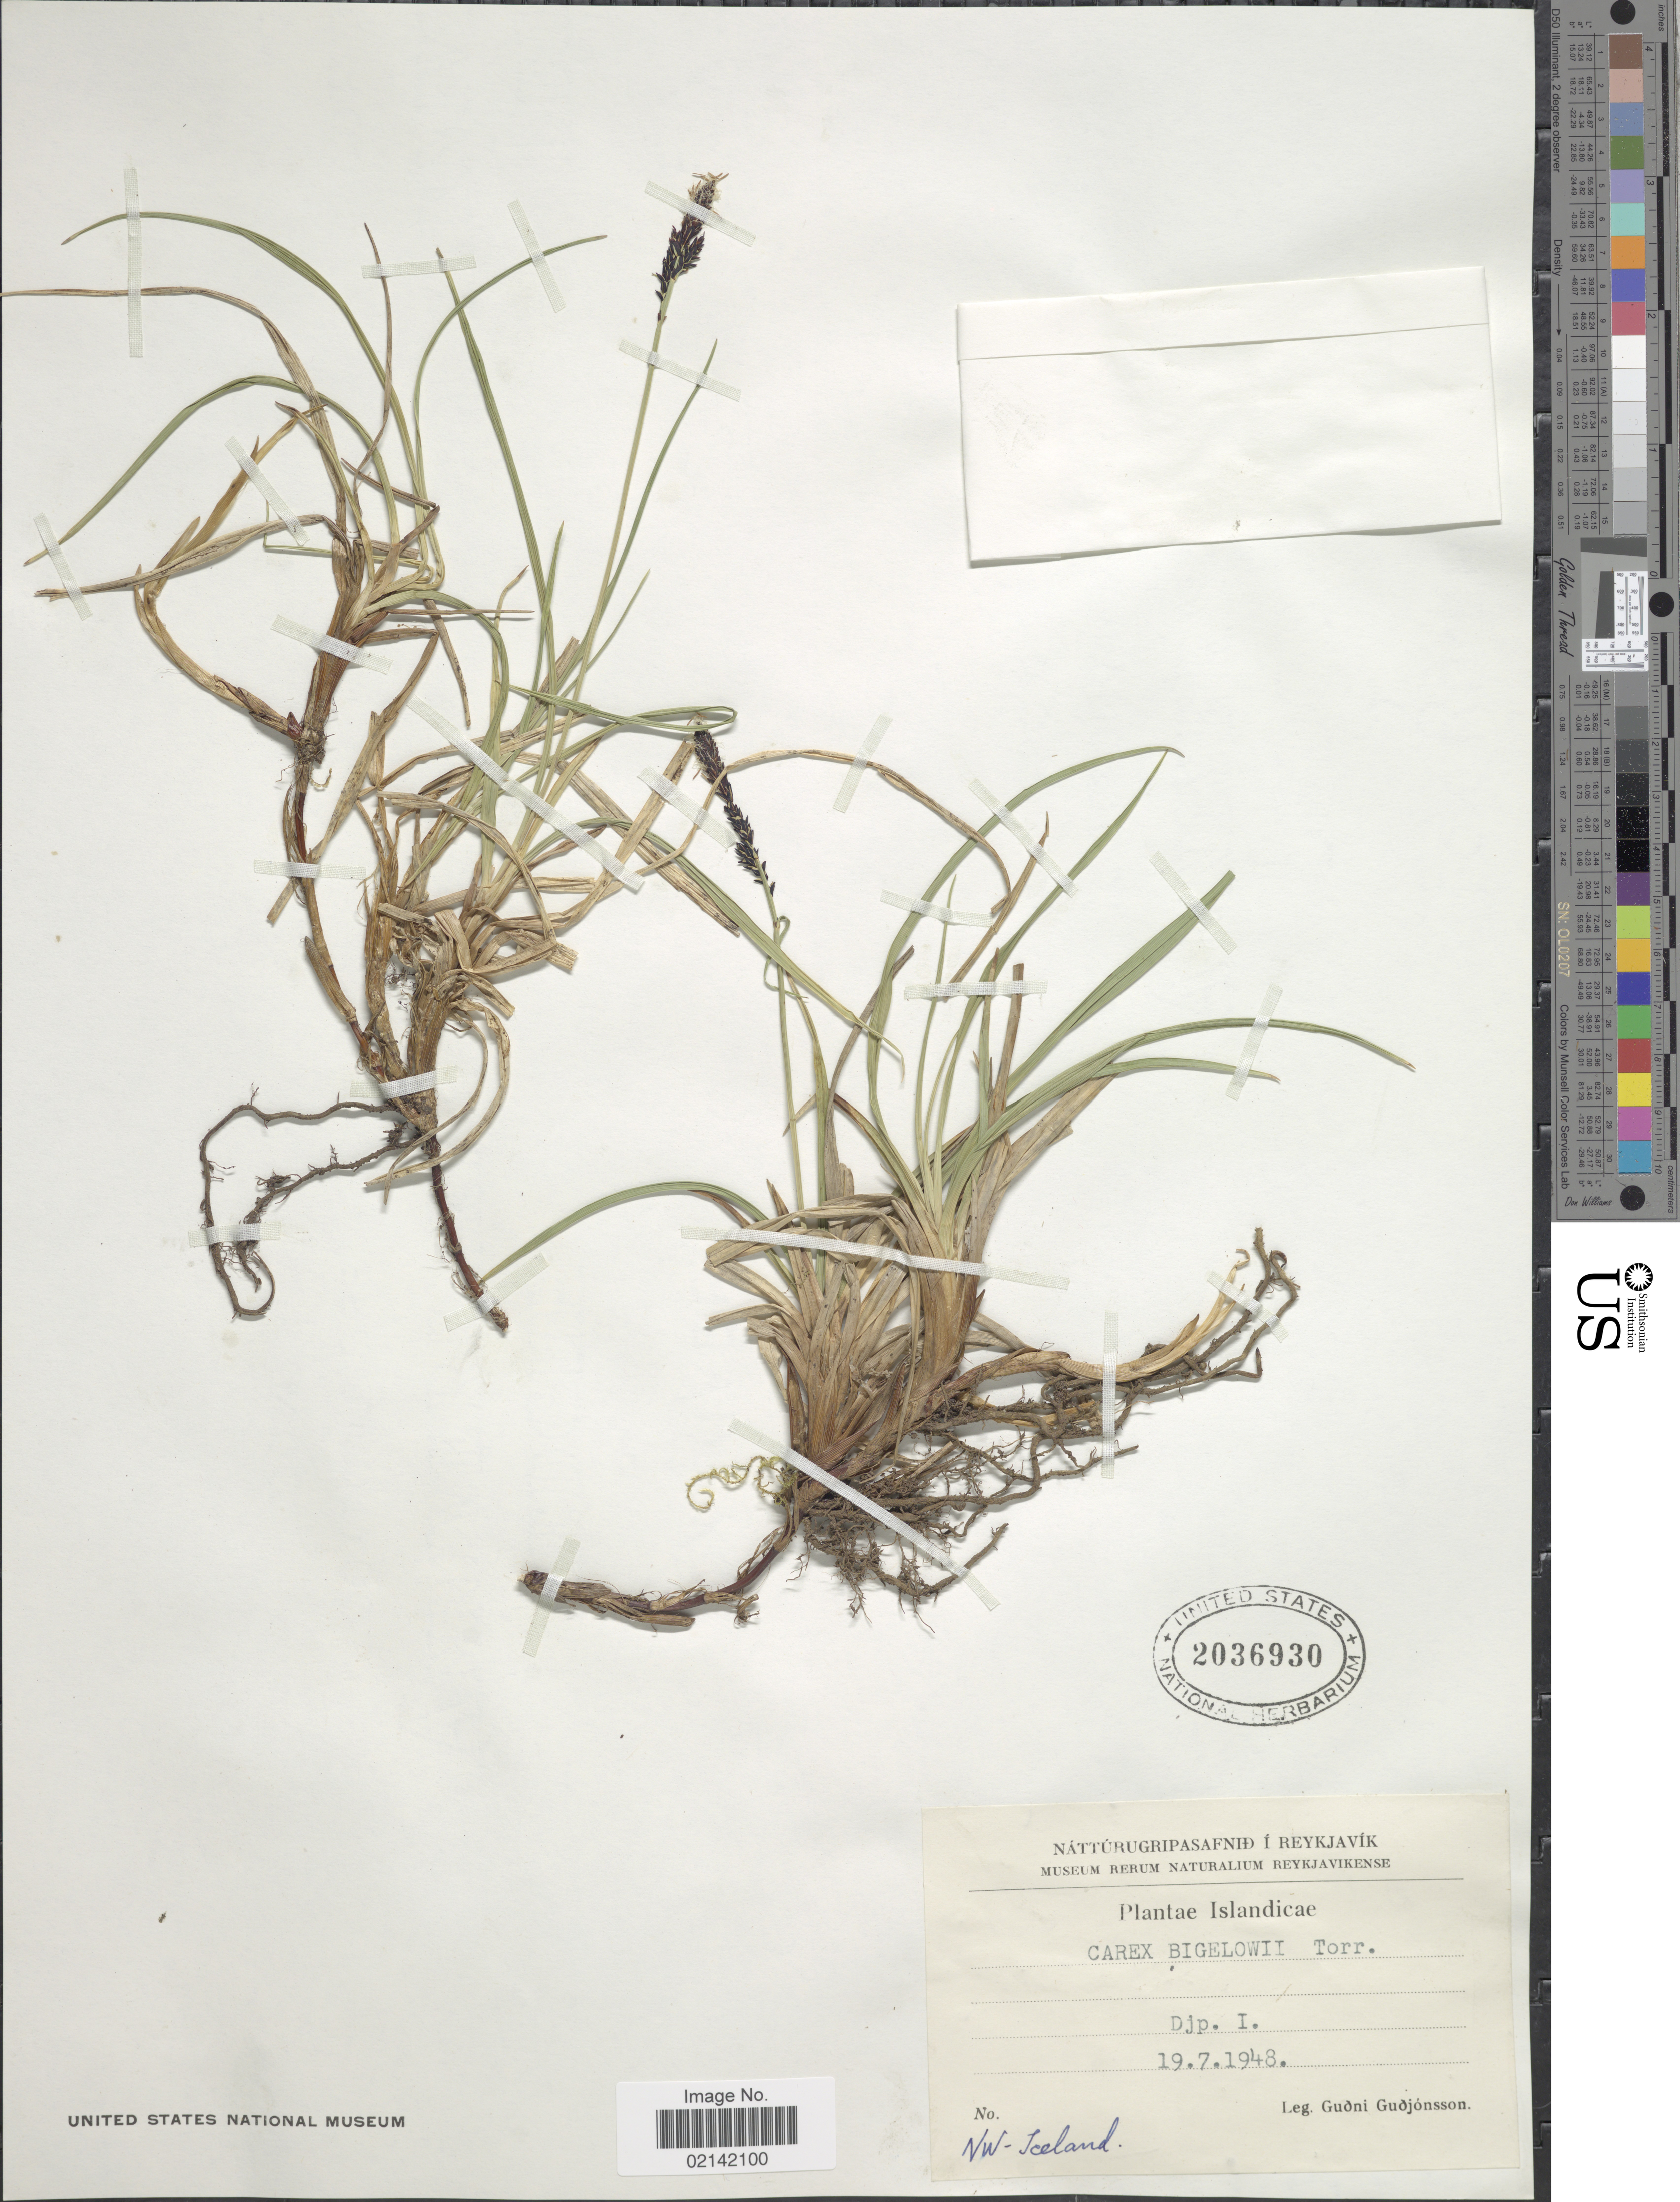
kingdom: Plantae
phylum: Tracheophyta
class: Liliopsida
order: Poales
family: Cyperaceae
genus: Carex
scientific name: Carex bigelowii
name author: Torr. ex Schwein.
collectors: G. Guojonsson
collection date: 1948-07-19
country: Iceland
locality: NW-Iceland, Islandicae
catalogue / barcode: US 2036930